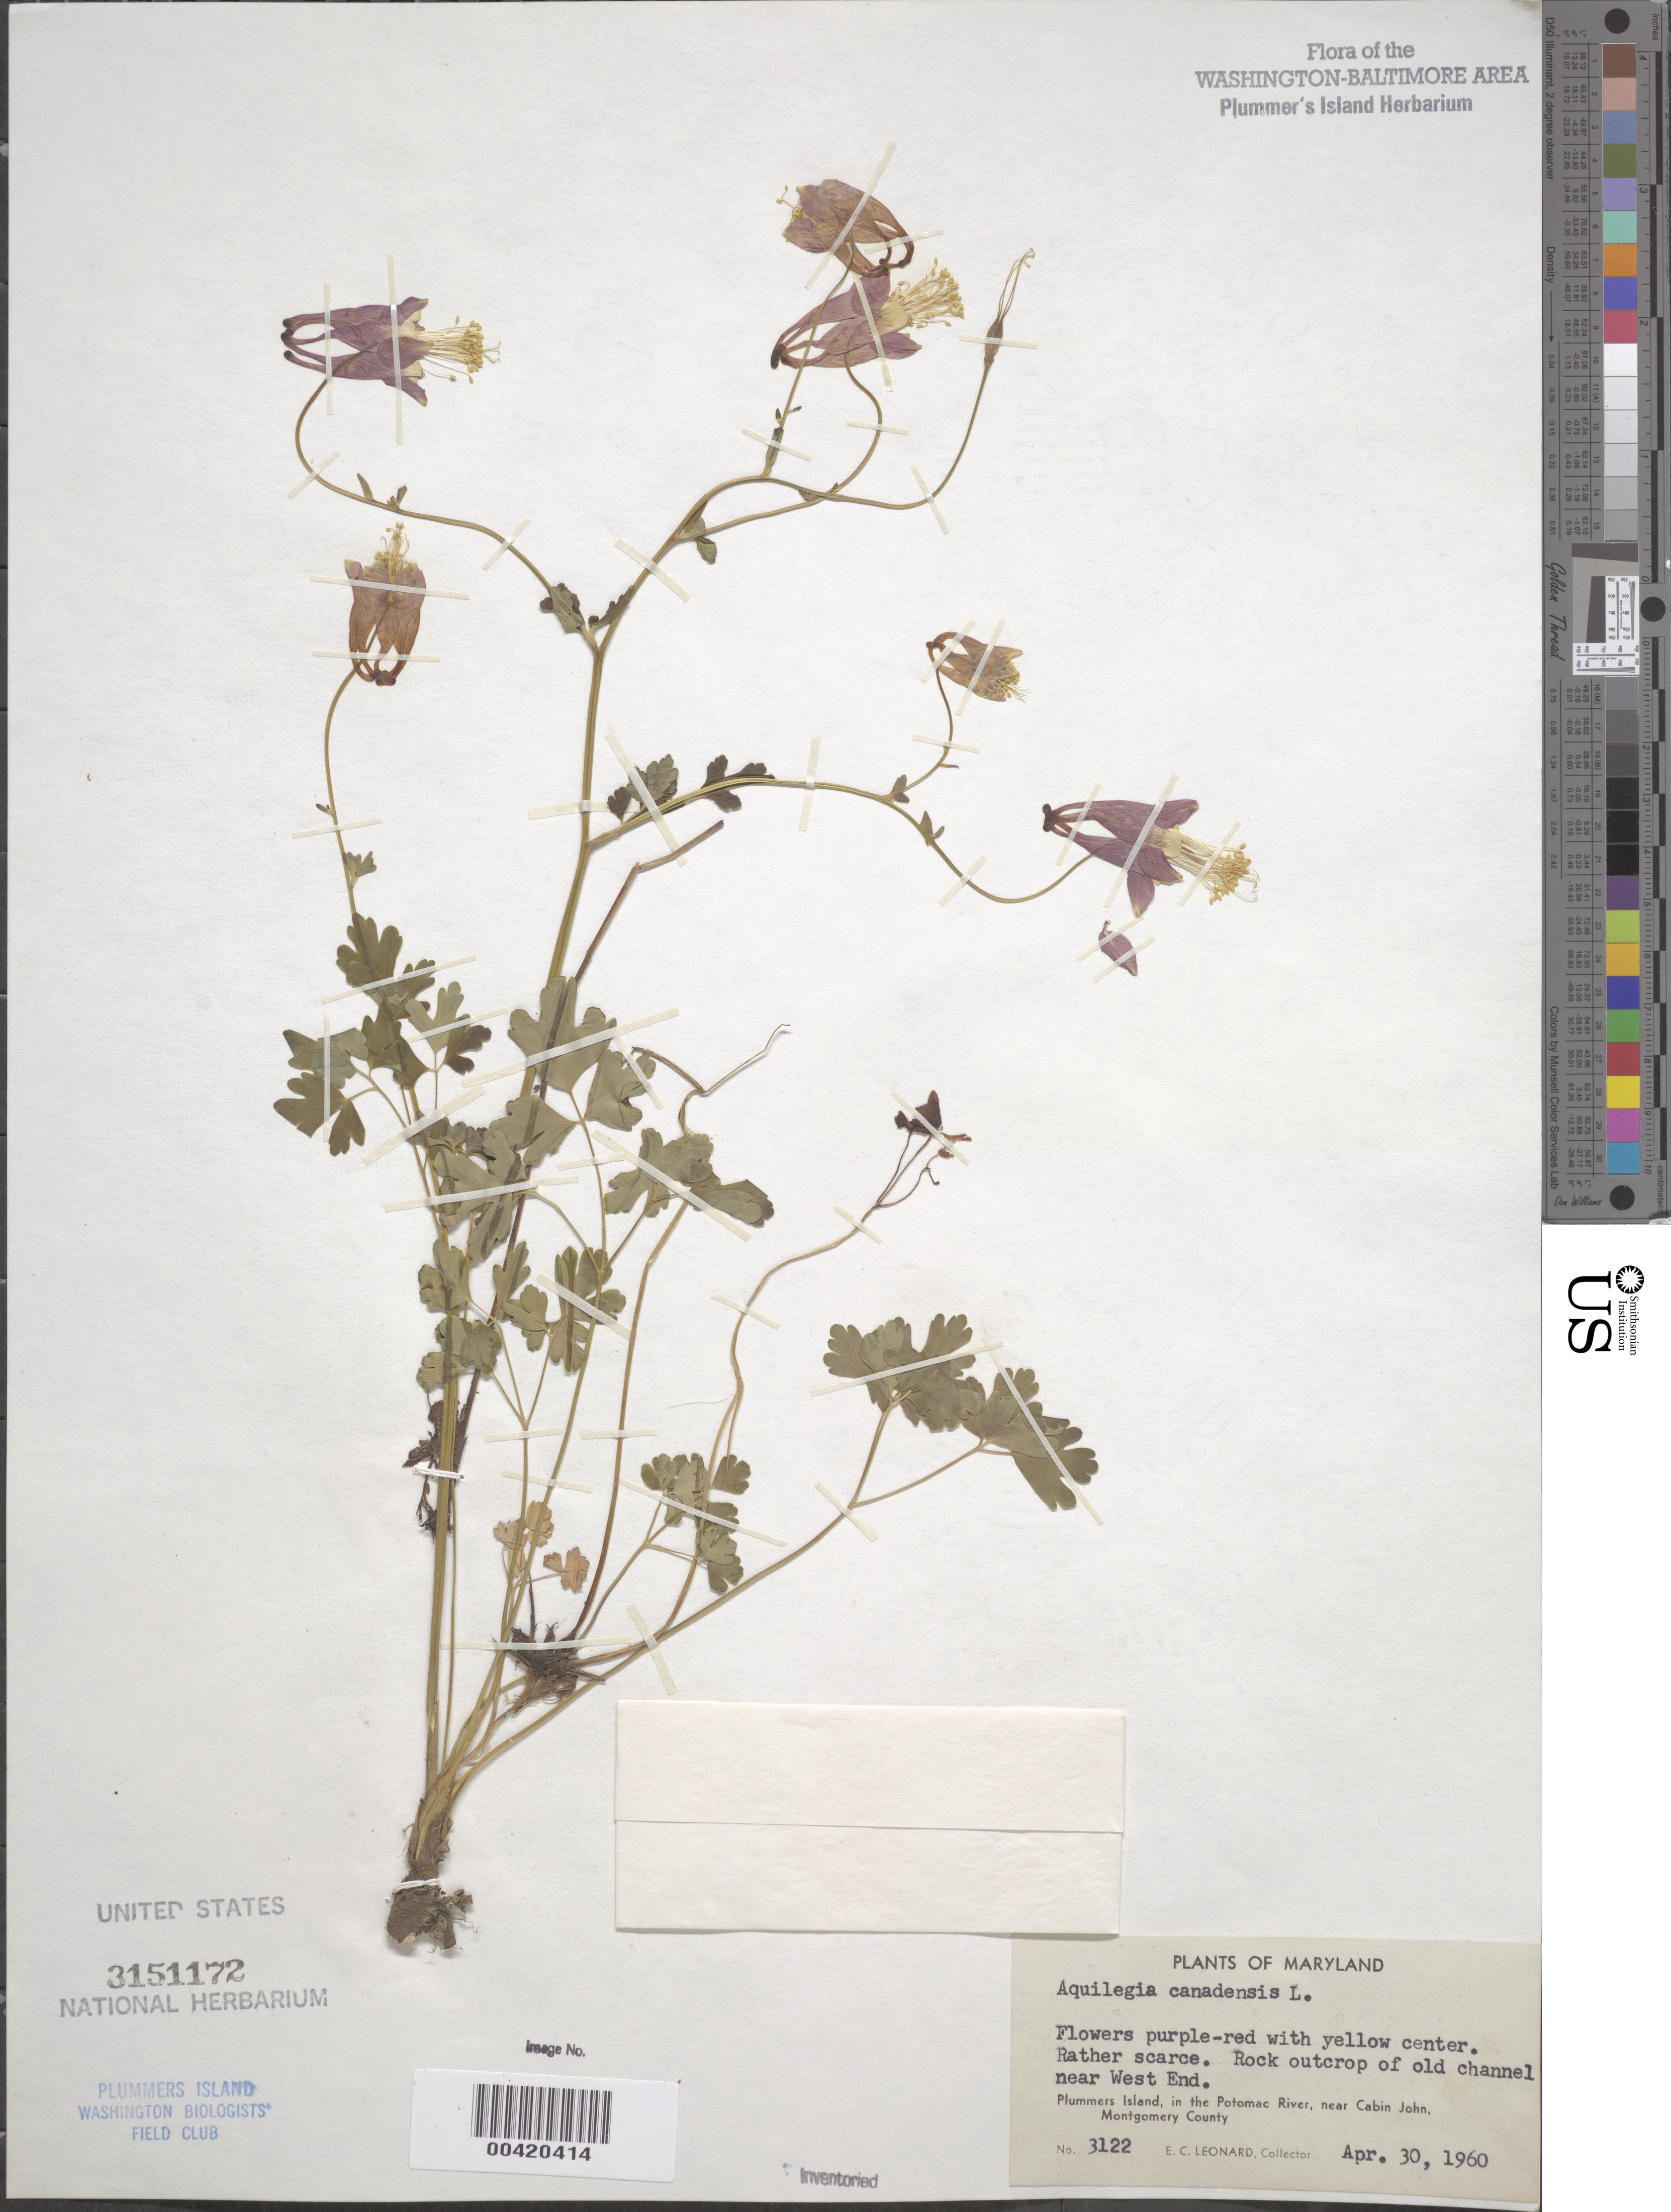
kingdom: Plantae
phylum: Tracheophyta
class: Magnoliopsida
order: Ranunculales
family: Ranunculaceae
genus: Aquilegia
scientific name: Aquilegia canadensis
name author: L.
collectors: E. C. Leonard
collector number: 3122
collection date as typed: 30 Apr 1960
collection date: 1960-04-30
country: United States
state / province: Maryland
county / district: Montgomery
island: Plummers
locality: Plummer's Island; rock outcrop of Old channel near west end C. & O. Canal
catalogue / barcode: US 3151172